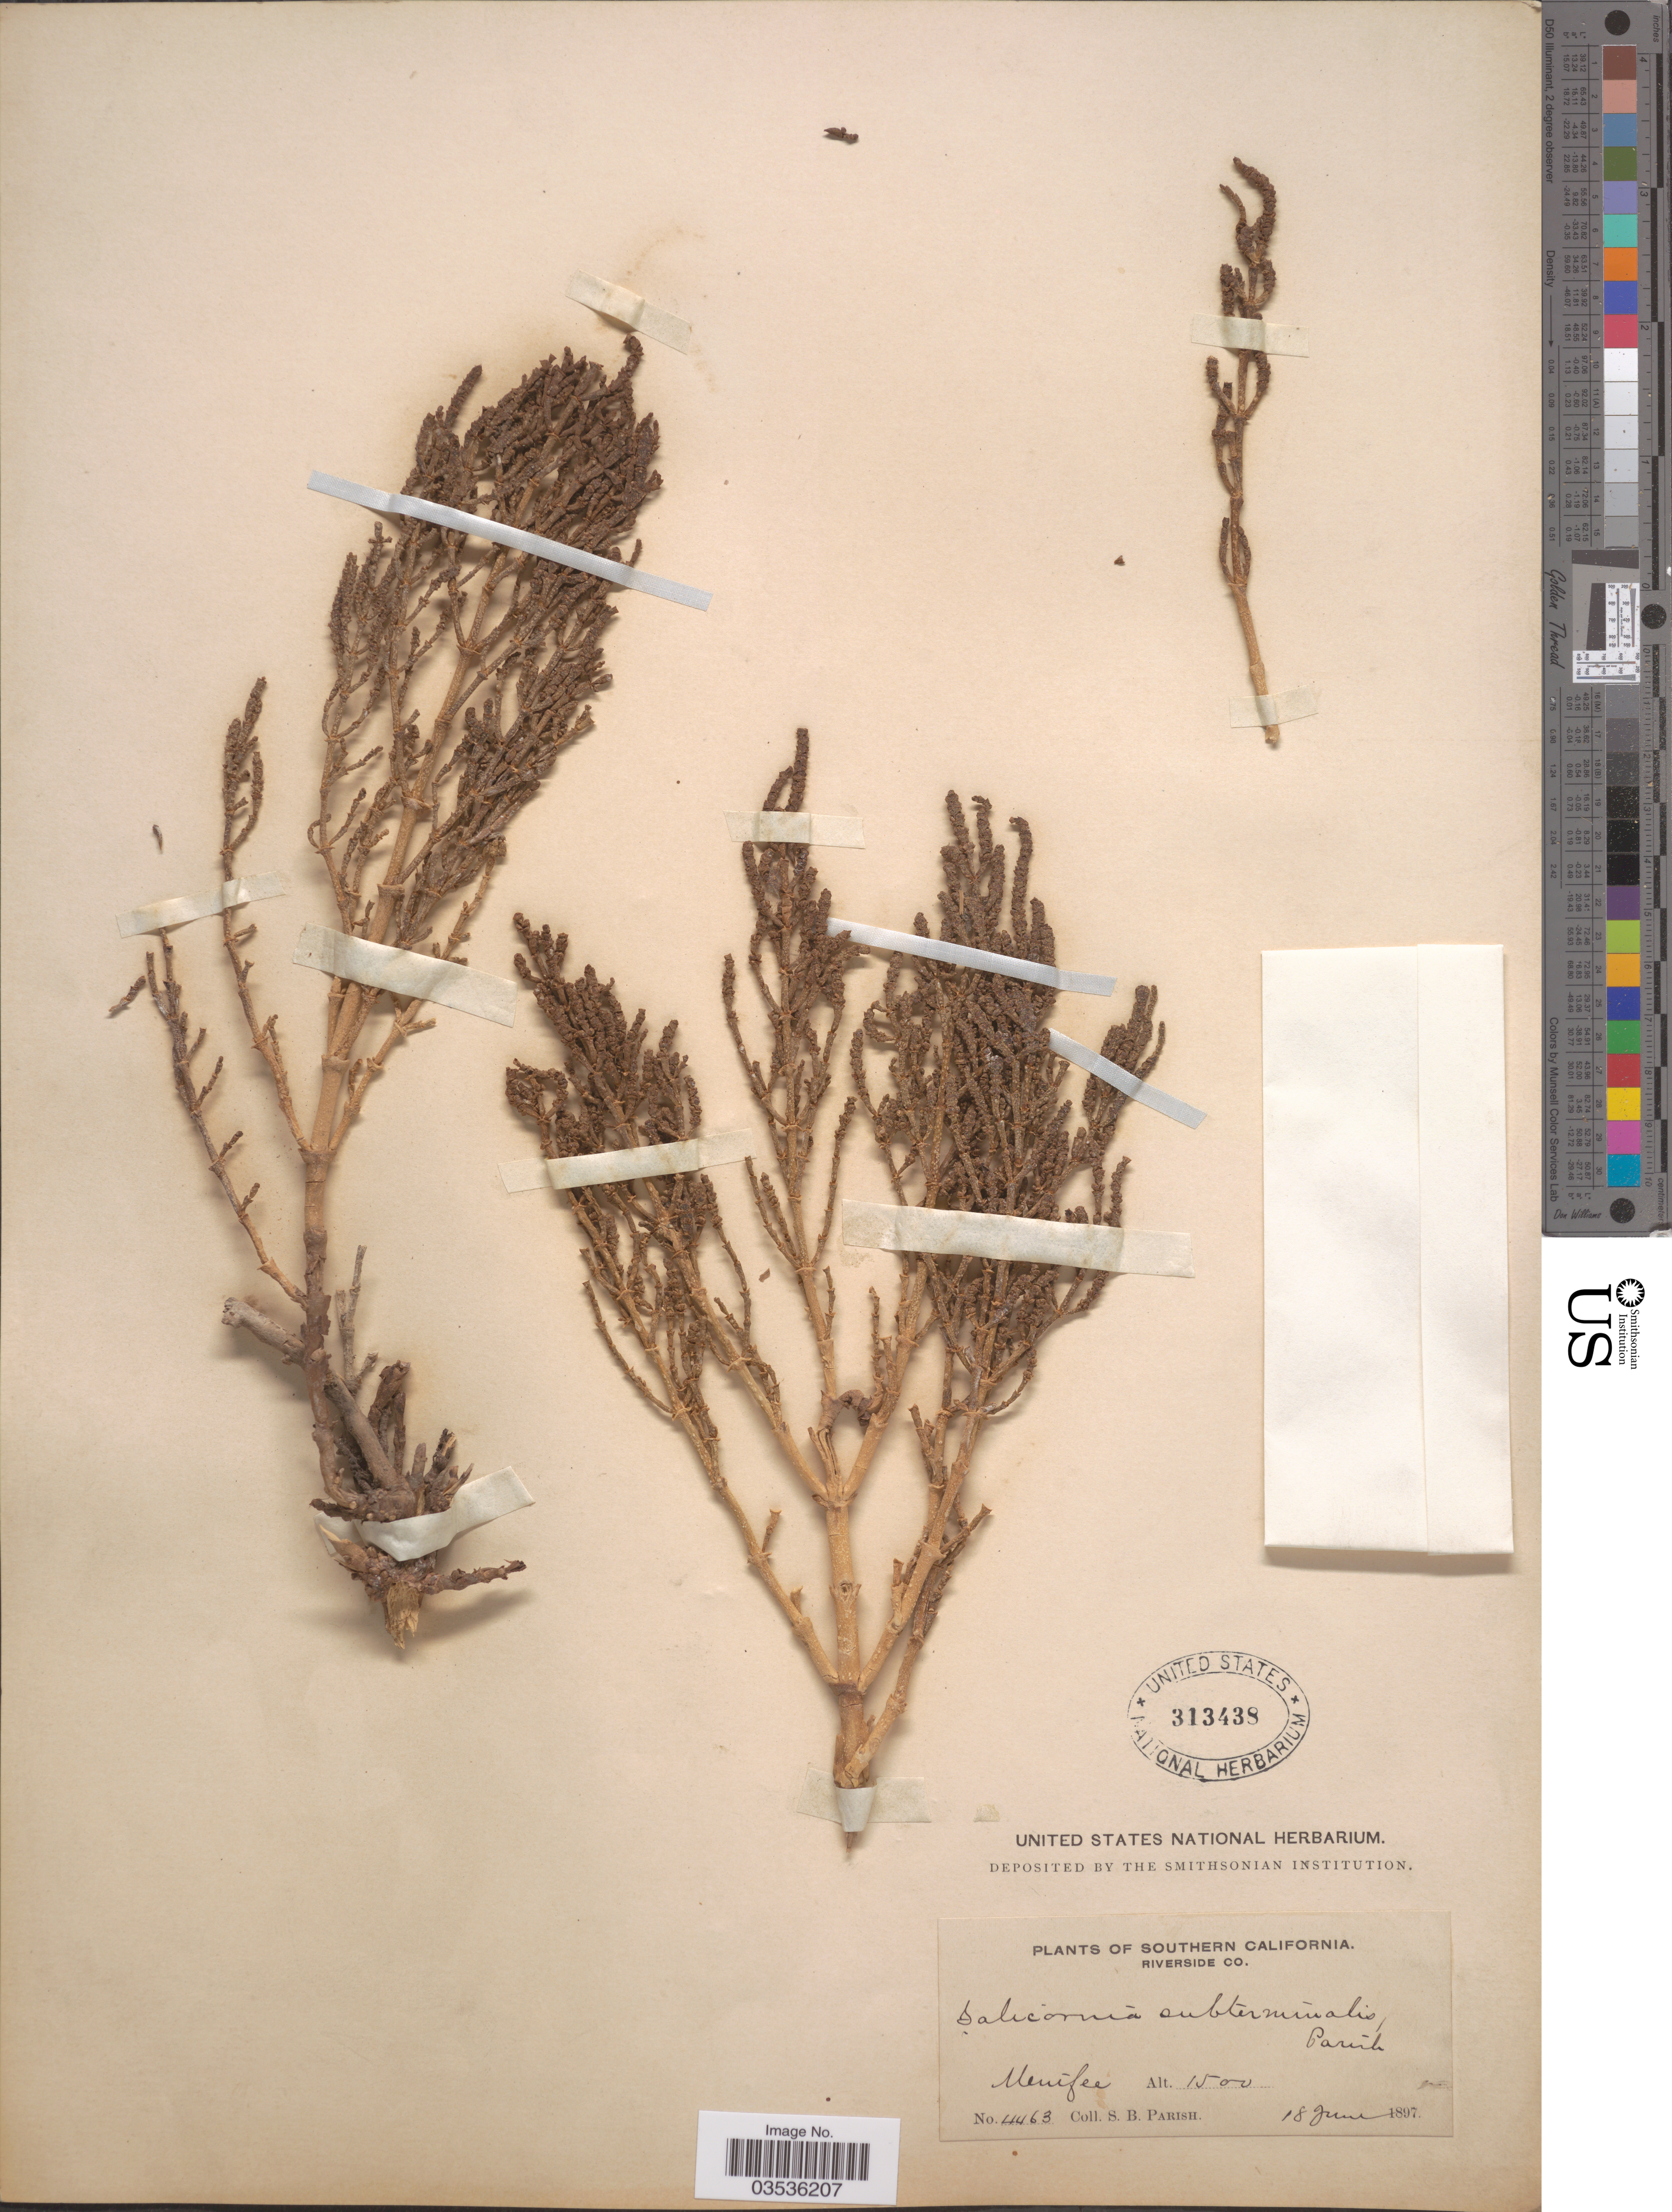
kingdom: Plantae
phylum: Tracheophyta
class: Magnoliopsida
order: Caryophyllales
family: Amaranthaceae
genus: Salicornia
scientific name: Salicornia pacifica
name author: Standl.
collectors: S. B. Parish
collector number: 4463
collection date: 1897-06-18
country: United States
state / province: California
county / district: Riverside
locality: Southern California. Riverside Co. Menifee.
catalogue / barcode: US 313438